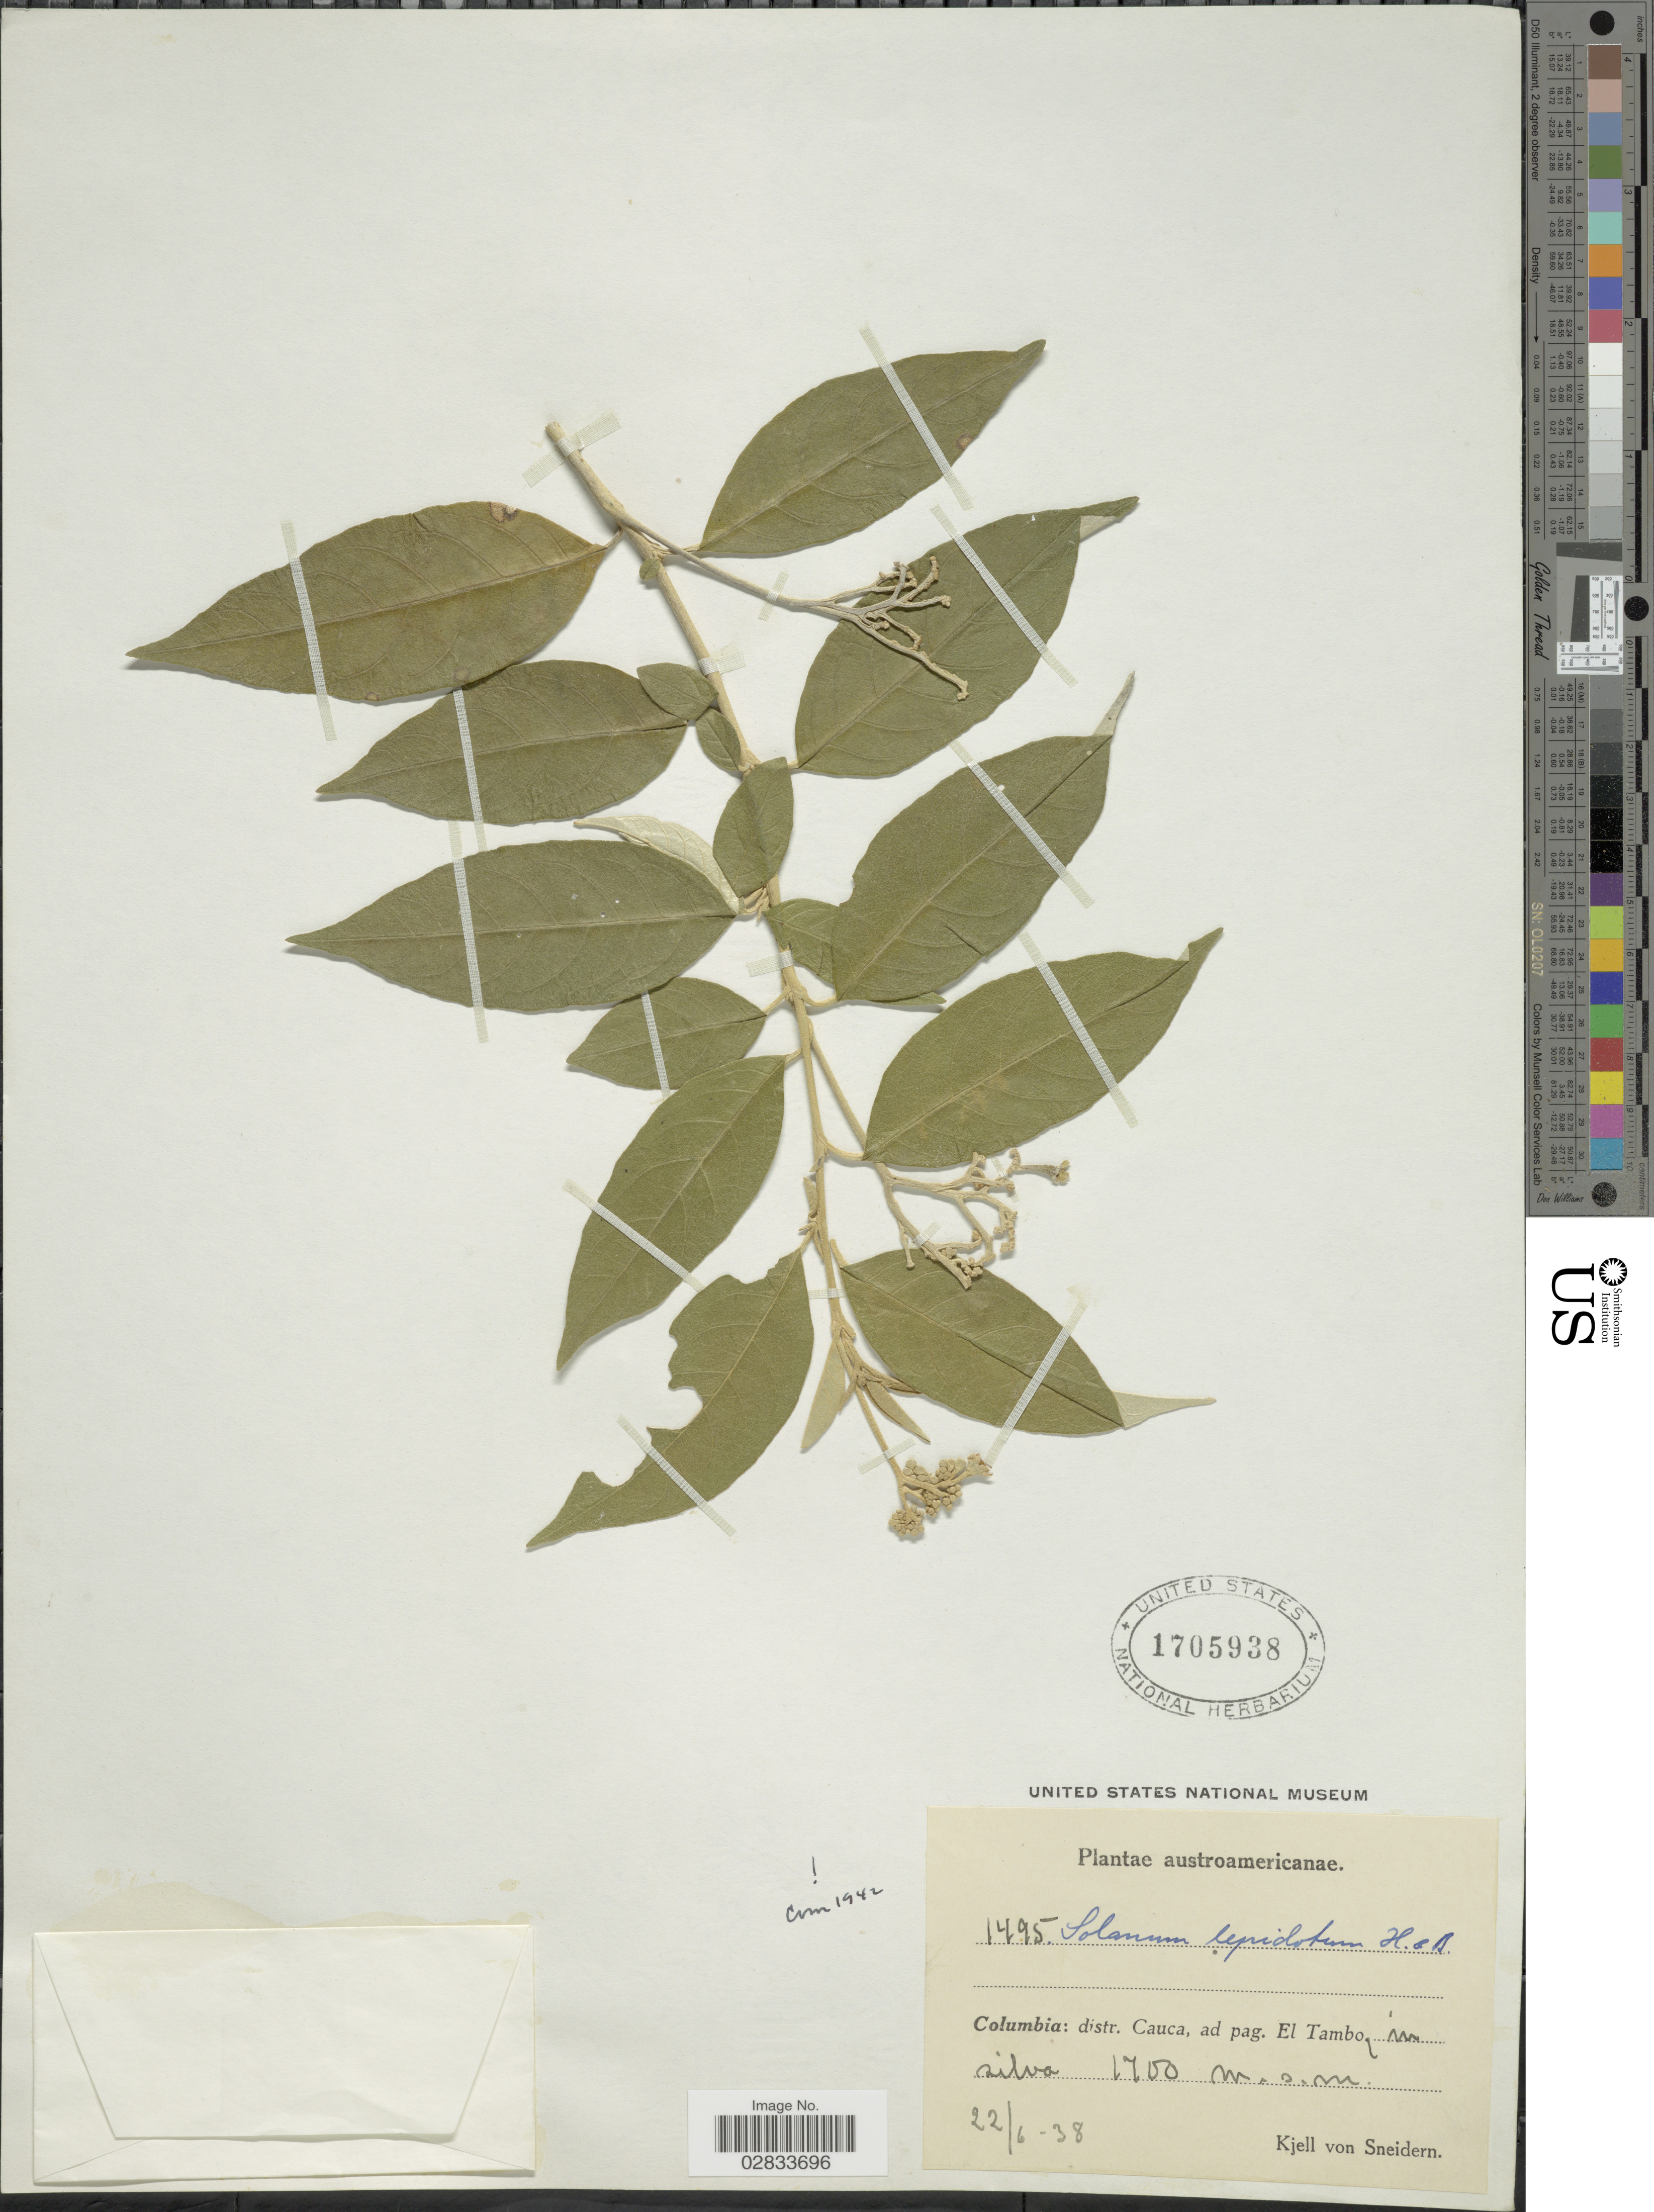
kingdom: Plantae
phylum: Tracheophyta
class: Magnoliopsida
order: Solanales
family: Solanaceae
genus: Solanum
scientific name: Solanum lepidotum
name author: Humb. & Bonpl. ex Dunal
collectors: K. von Sneidern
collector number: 1495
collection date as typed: Transcribed d/m/y: 22/6/38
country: Colombia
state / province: Cauca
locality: Distr. Cauca, ad pag. El Tambo, in silva. Austroamericanae.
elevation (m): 1700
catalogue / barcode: US 1705938